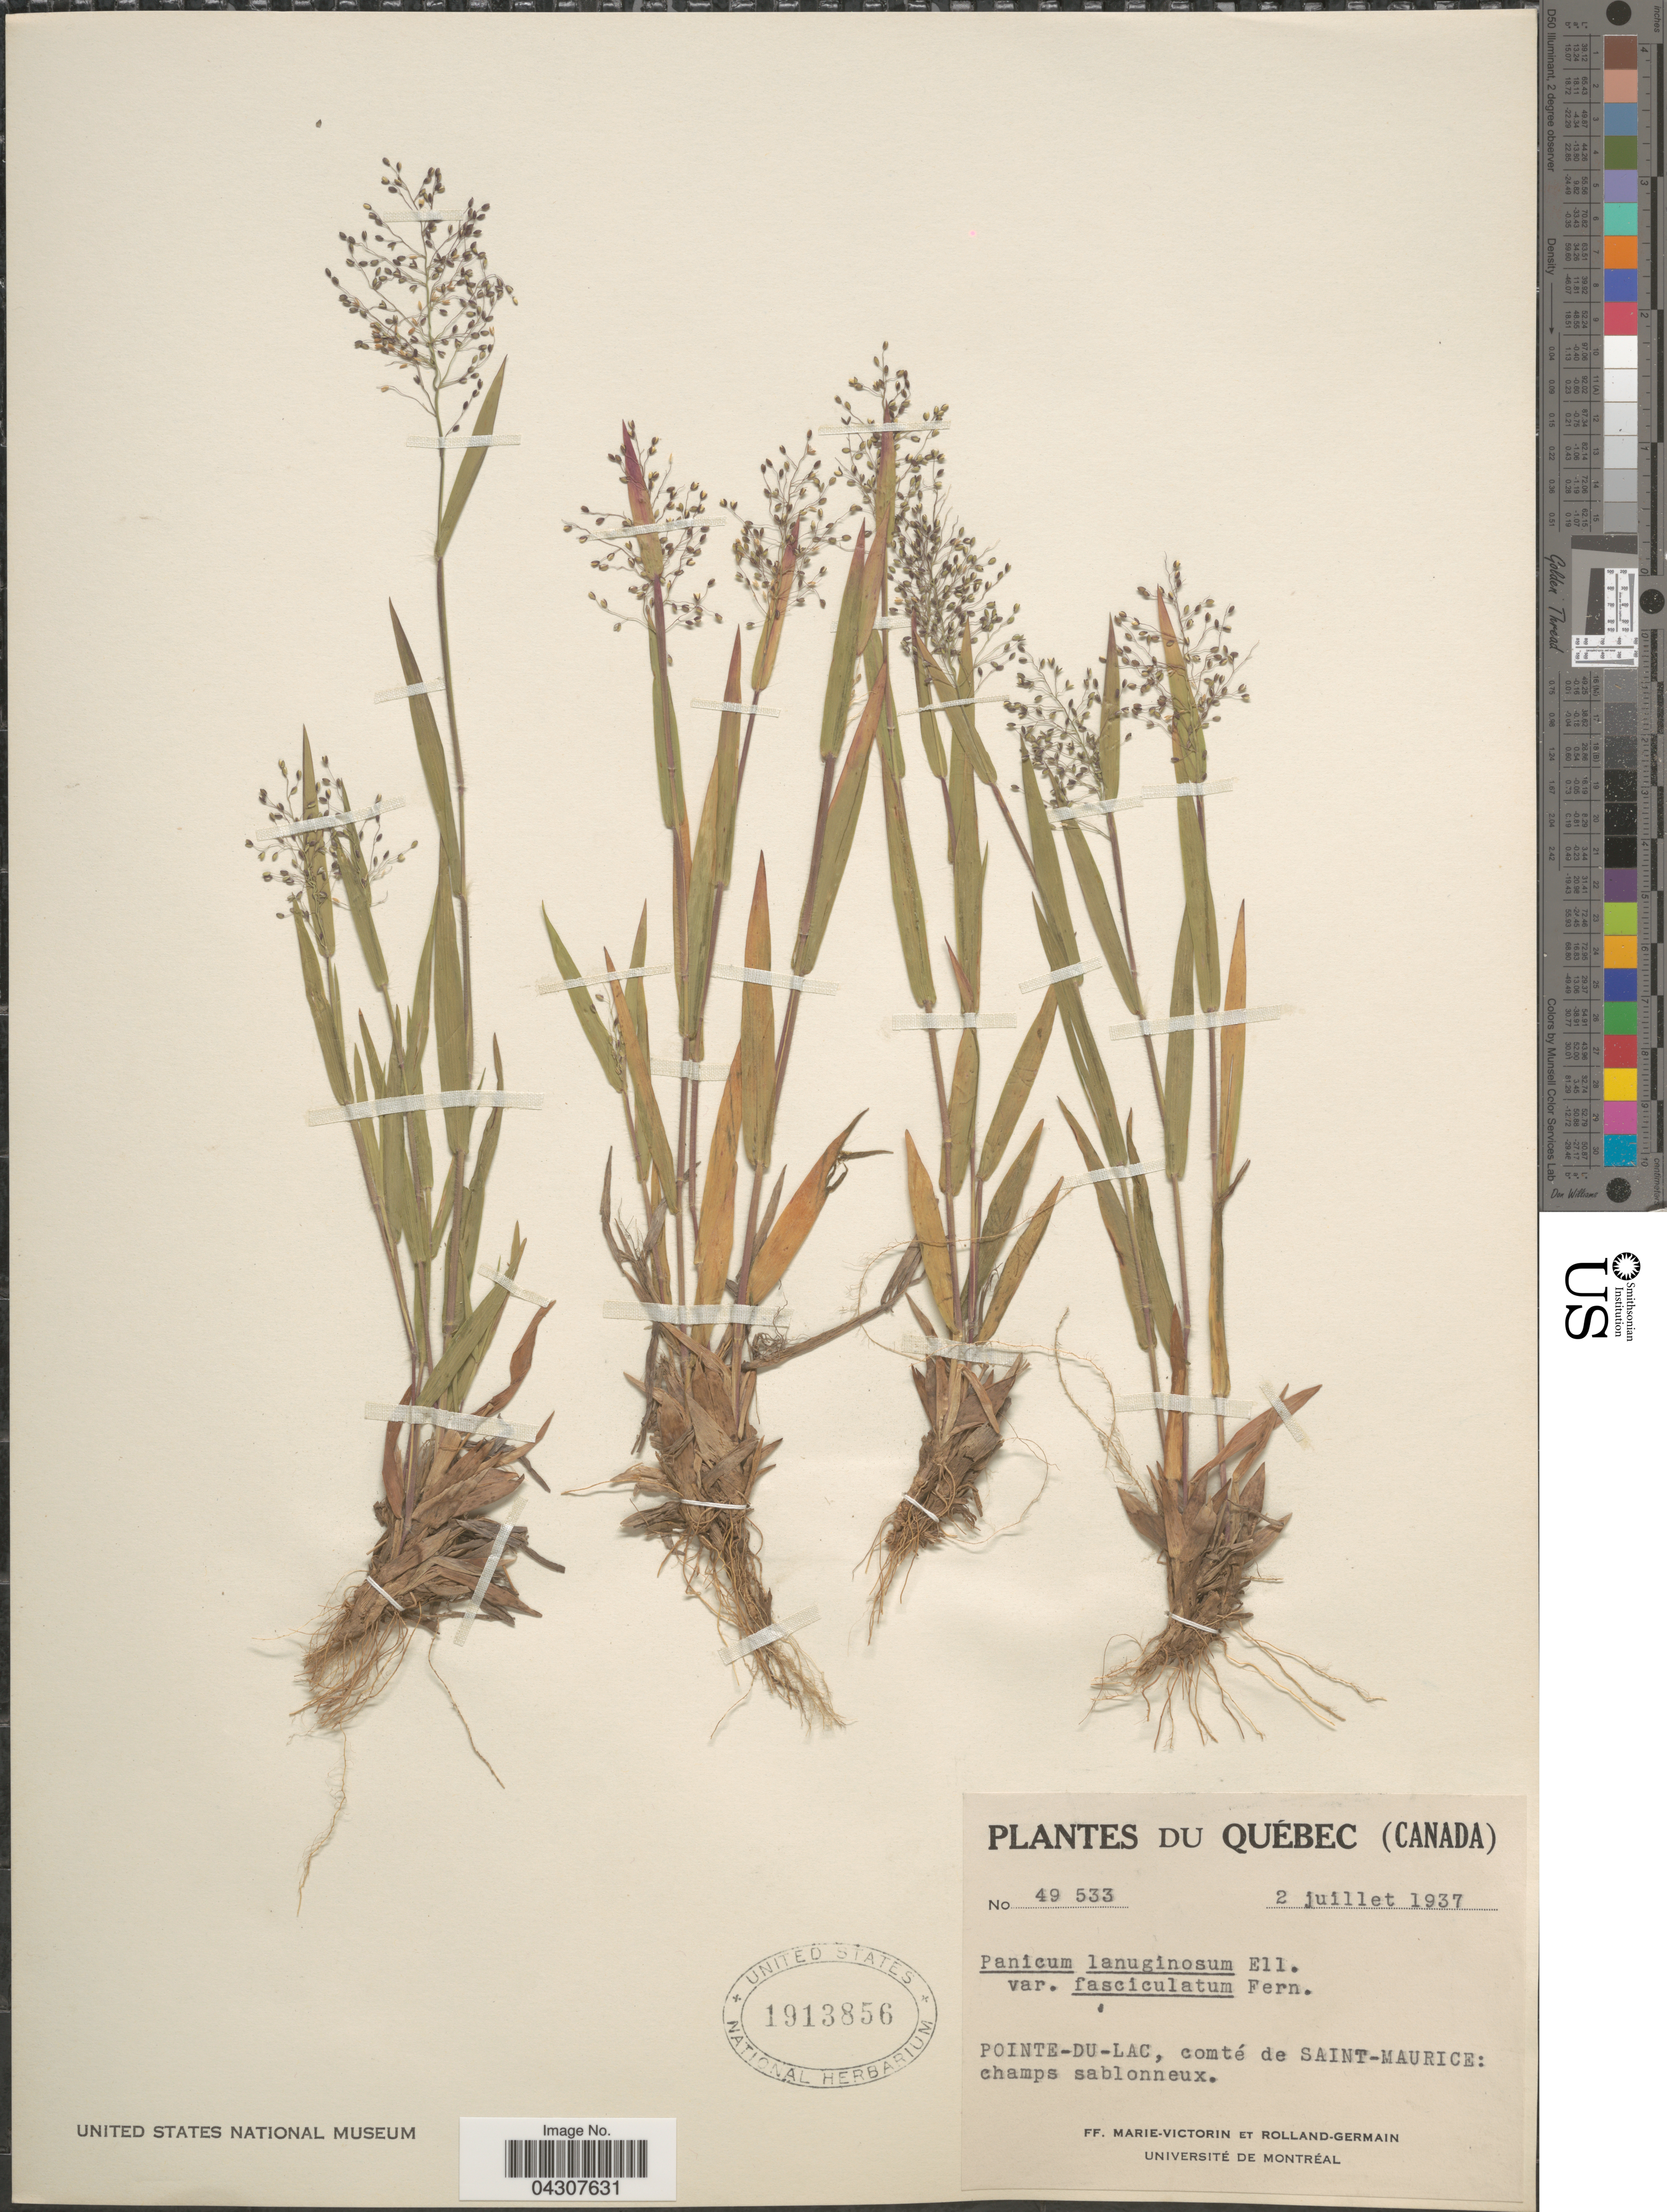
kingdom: Plantae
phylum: Tracheophyta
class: Liliopsida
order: Poales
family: Poaceae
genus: Dichanthelium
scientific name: Dichanthelium acuminatum var. acuminatum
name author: (Sw.) Gould & C.A. Clark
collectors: F. Marie-Victorin & Rolland-Germain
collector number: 49533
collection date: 1937-07-02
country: Canada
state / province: Quebec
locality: Pointe-du-Lac, comté de Saint-Maurice: champs sablonneux.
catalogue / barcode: US 1913856